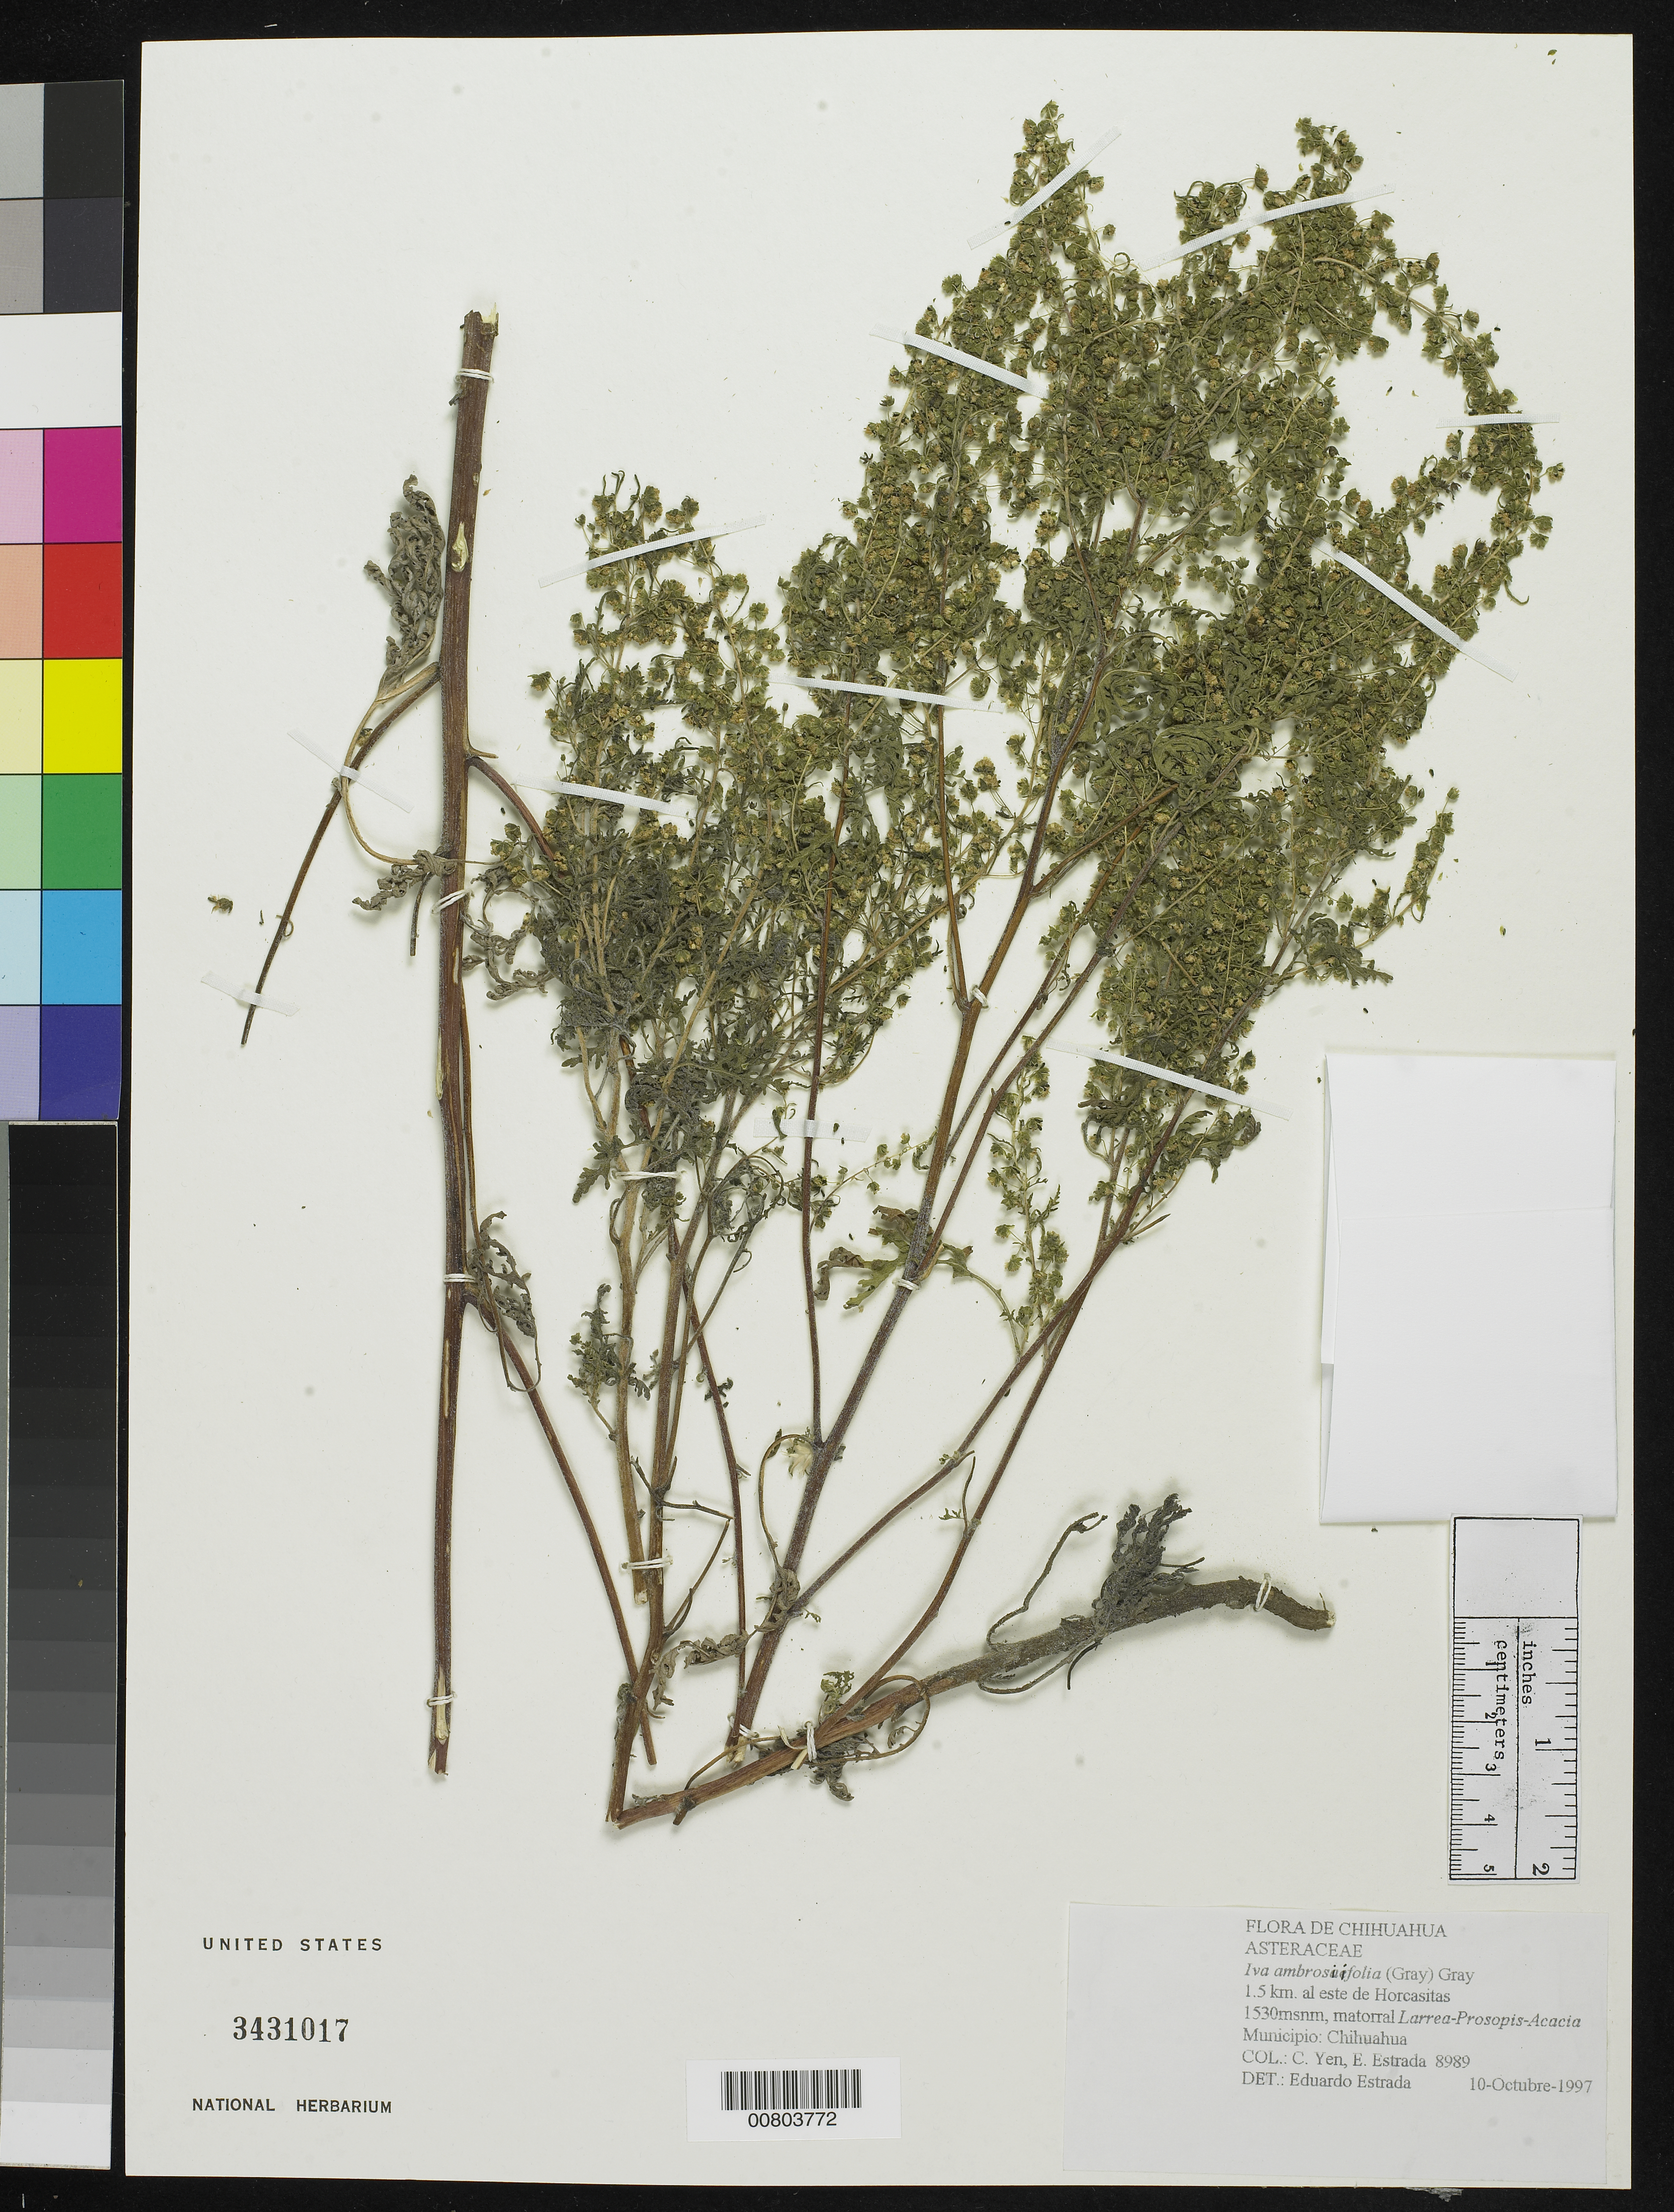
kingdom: Plantae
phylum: Tracheophyta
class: Magnoliopsida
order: Asterales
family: Asteraceae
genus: Iva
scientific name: Iva ambrosiifolia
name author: (A. Gray) A. Gray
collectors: Y. C. Yang & E. Estrada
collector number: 8989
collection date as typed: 10 Oct 1997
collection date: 1997-10-10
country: Mexico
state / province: Chihuahua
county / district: Chihuahua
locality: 1.5 km. al este de Horcasitas, Chihuahua.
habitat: Matorral Larrea-Prosopis-Acacia.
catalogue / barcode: US 3431017